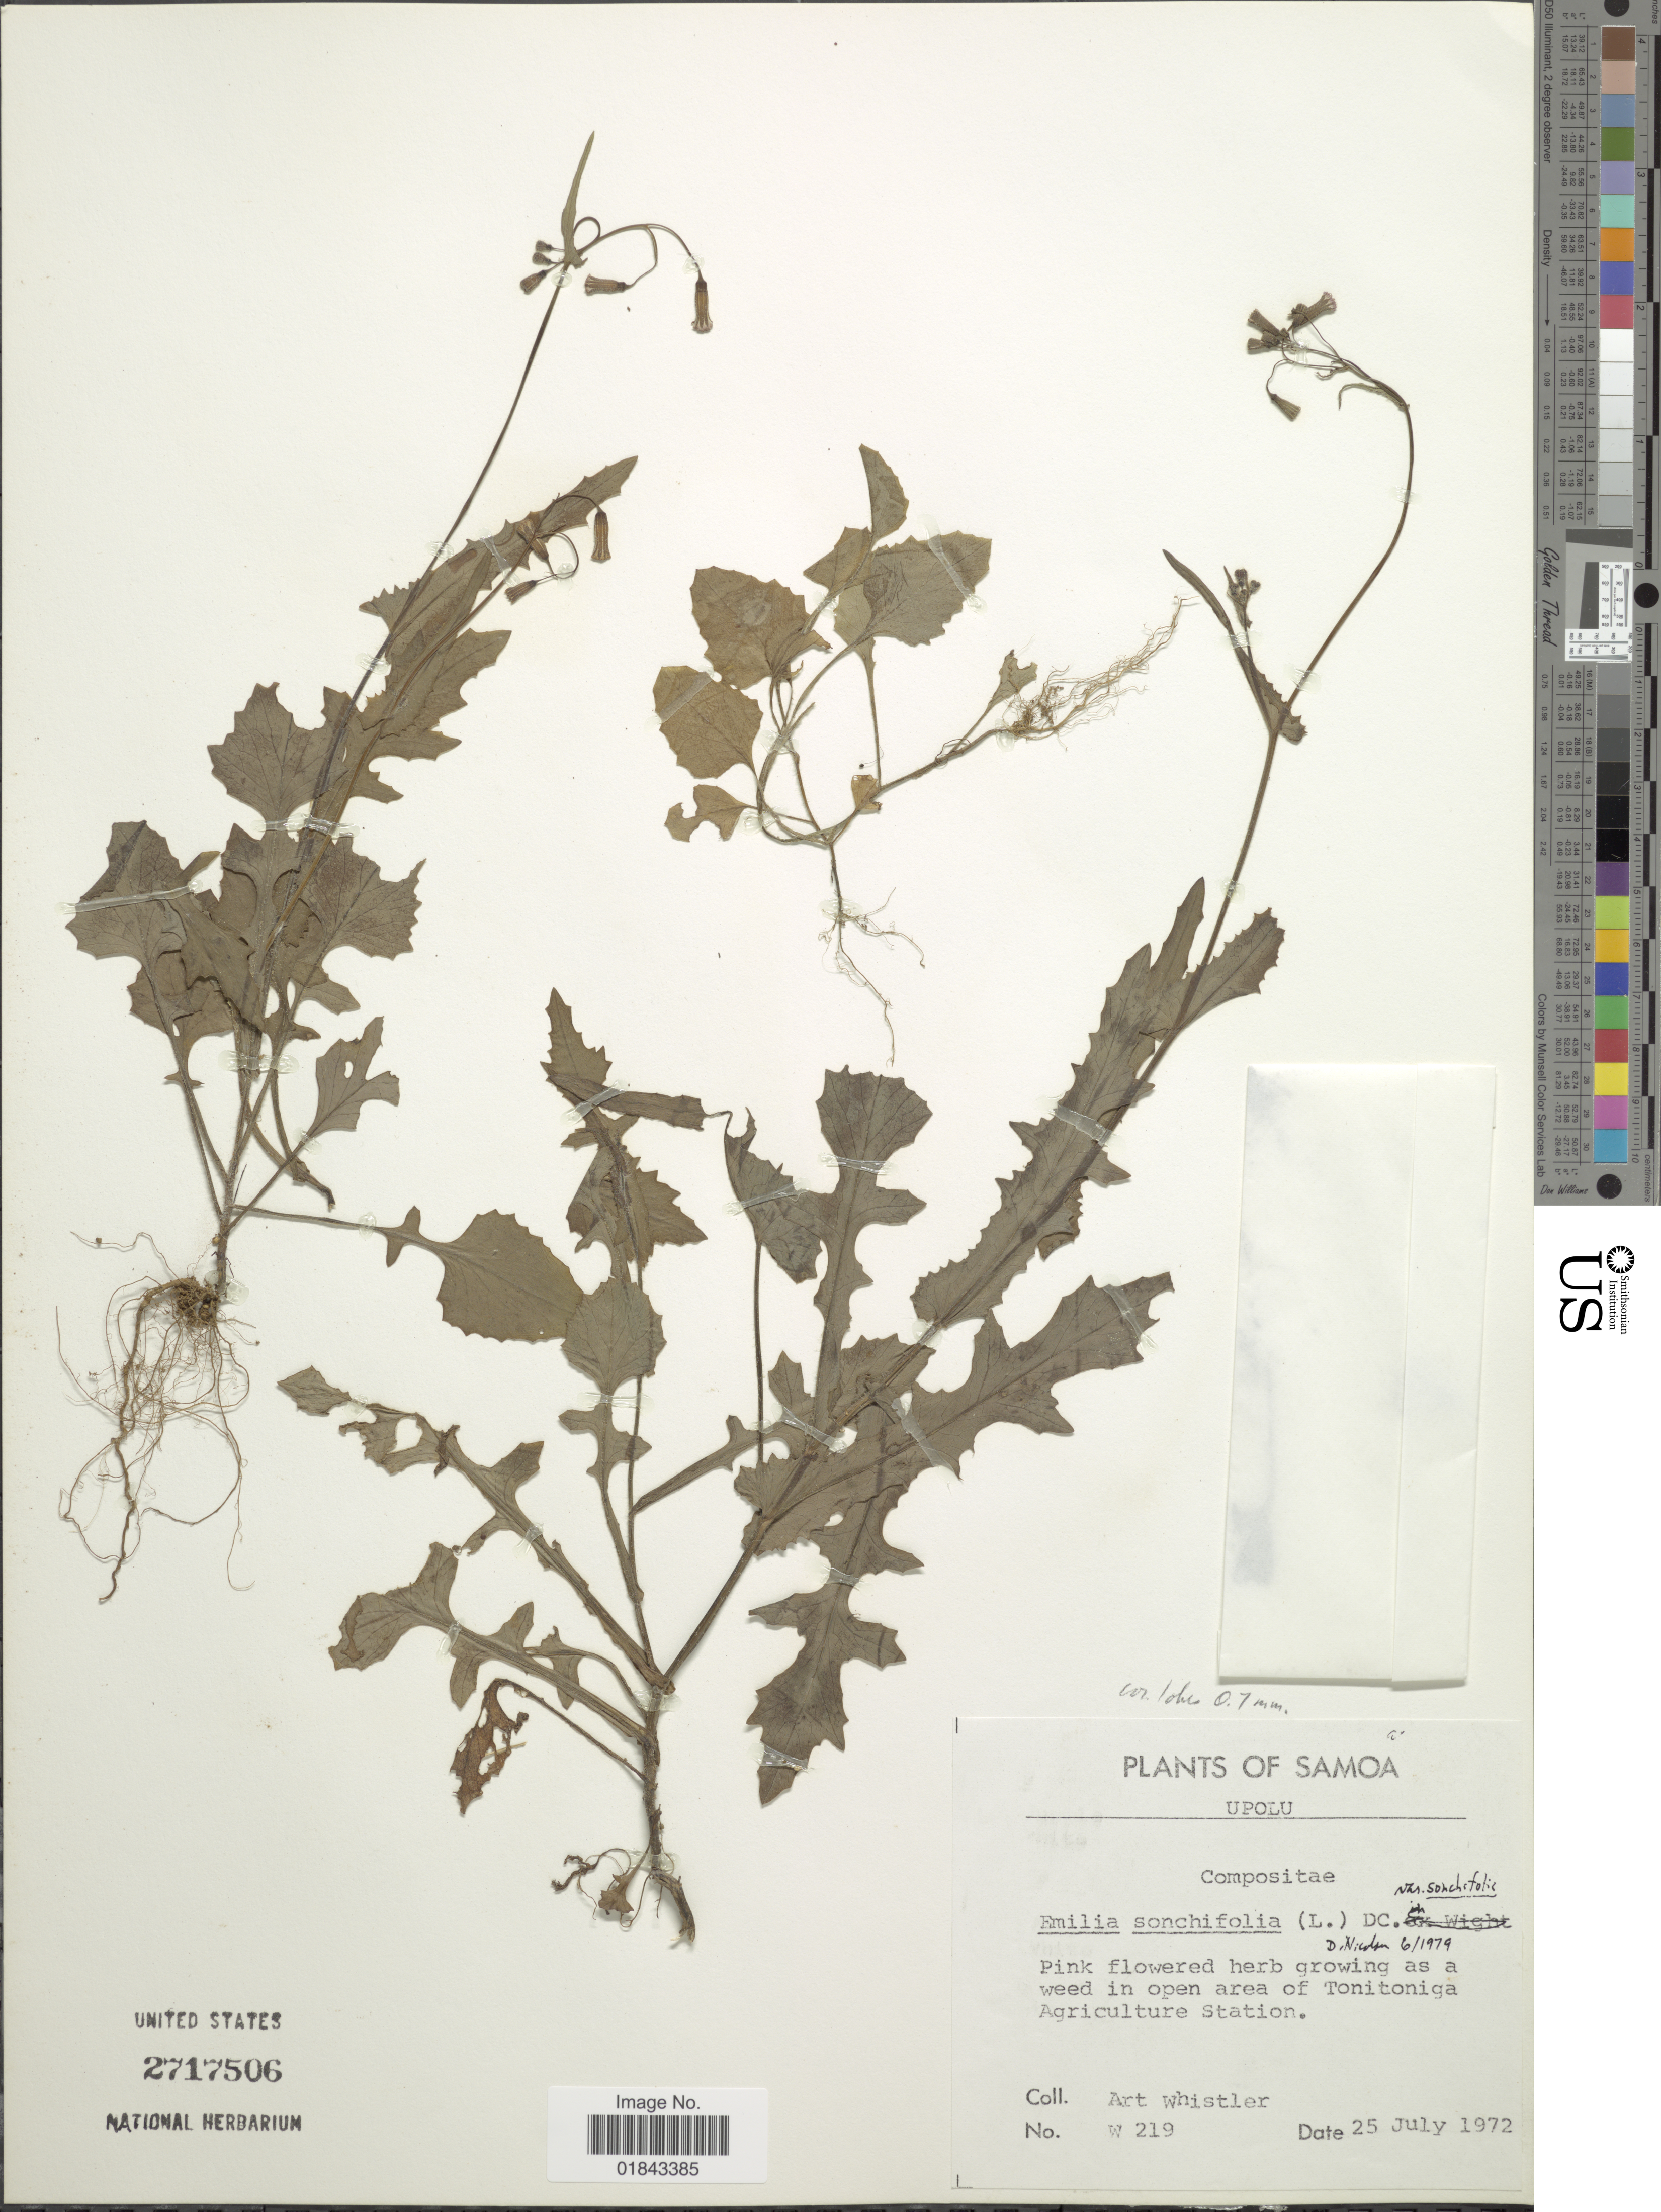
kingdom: Plantae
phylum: Tracheophyta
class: Magnoliopsida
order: Asterales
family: Asteraceae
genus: Emilia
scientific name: Emilia sonchifolia var. sonchifolia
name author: (L.) DC.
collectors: A. Whistler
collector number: W 219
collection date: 1972-07-25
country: Samoa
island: Upolu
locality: Upolu, in open area of Tonitoniga Agriculture Station.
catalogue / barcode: US 2717506